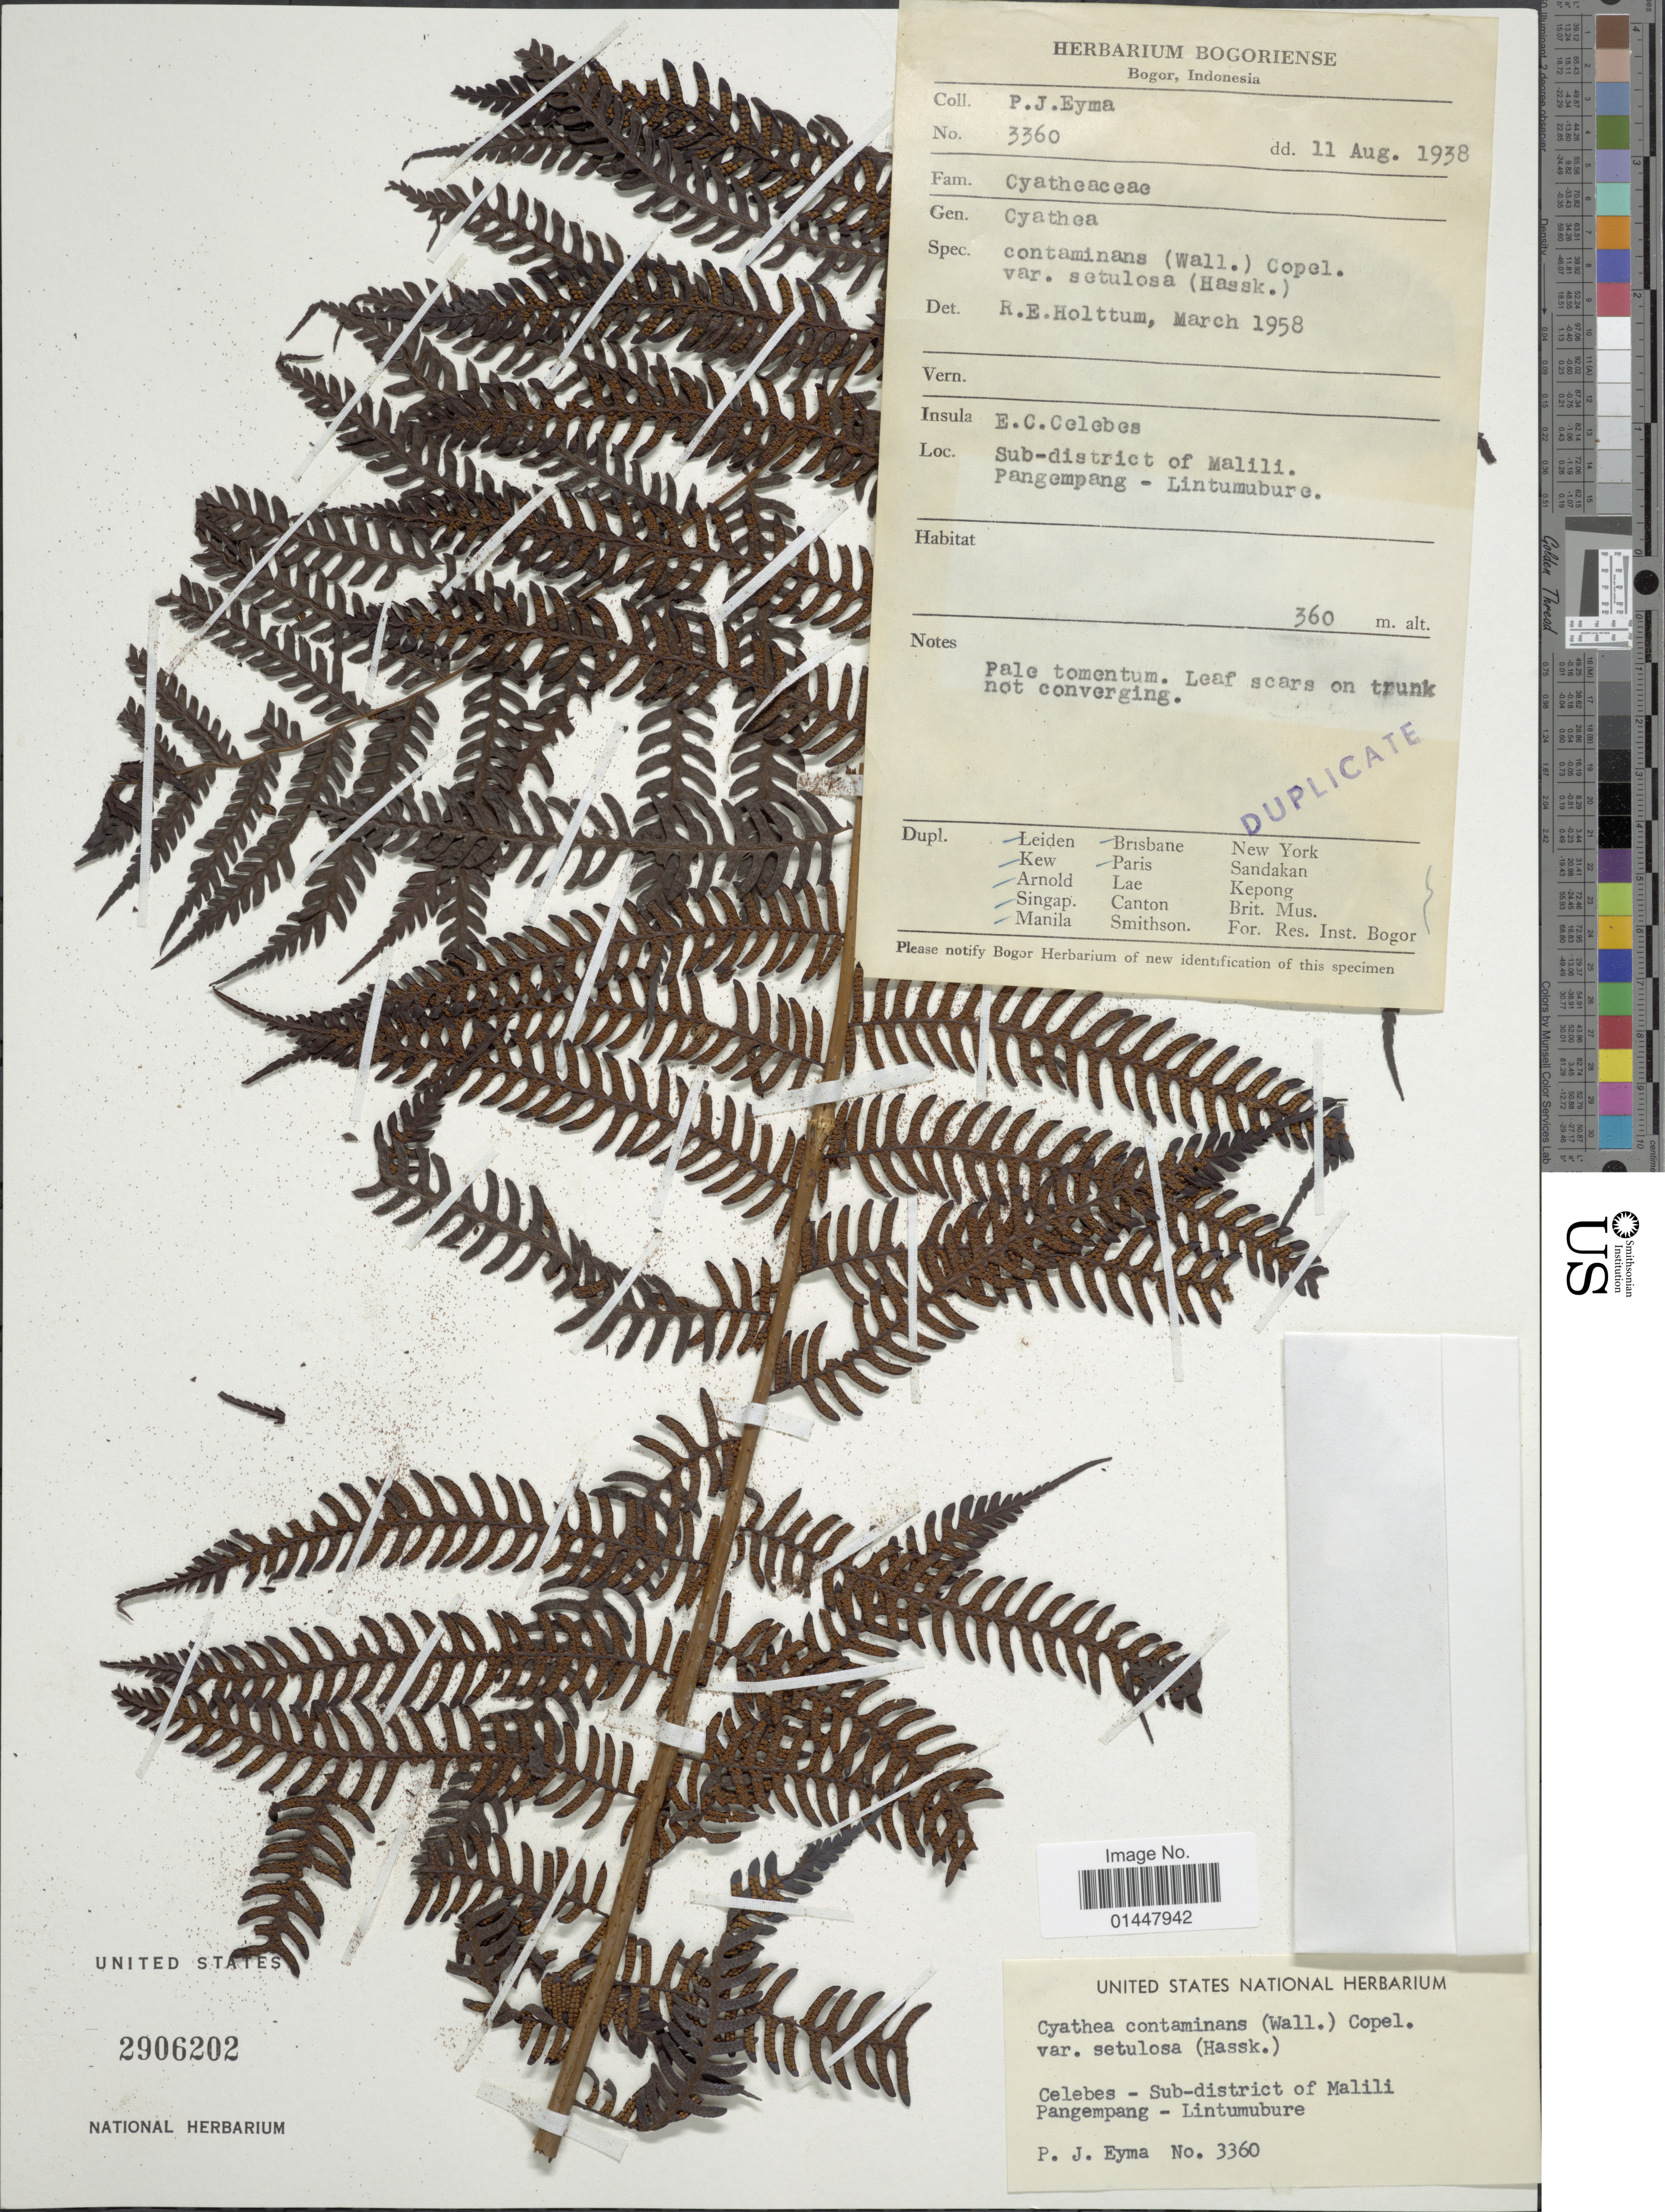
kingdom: Plantae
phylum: Tracheophyta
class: Polypodiopsida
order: Cyatheales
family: Cyatheaceae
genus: Sphaeropteris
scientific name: Sphaeropteris sp.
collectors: P. J. Eyma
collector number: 3360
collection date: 1938-08-11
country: Indonesia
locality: E.C. Celebes, Sub-district of Malili, Pangempang- Lintumubure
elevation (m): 360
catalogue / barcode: US 2906202